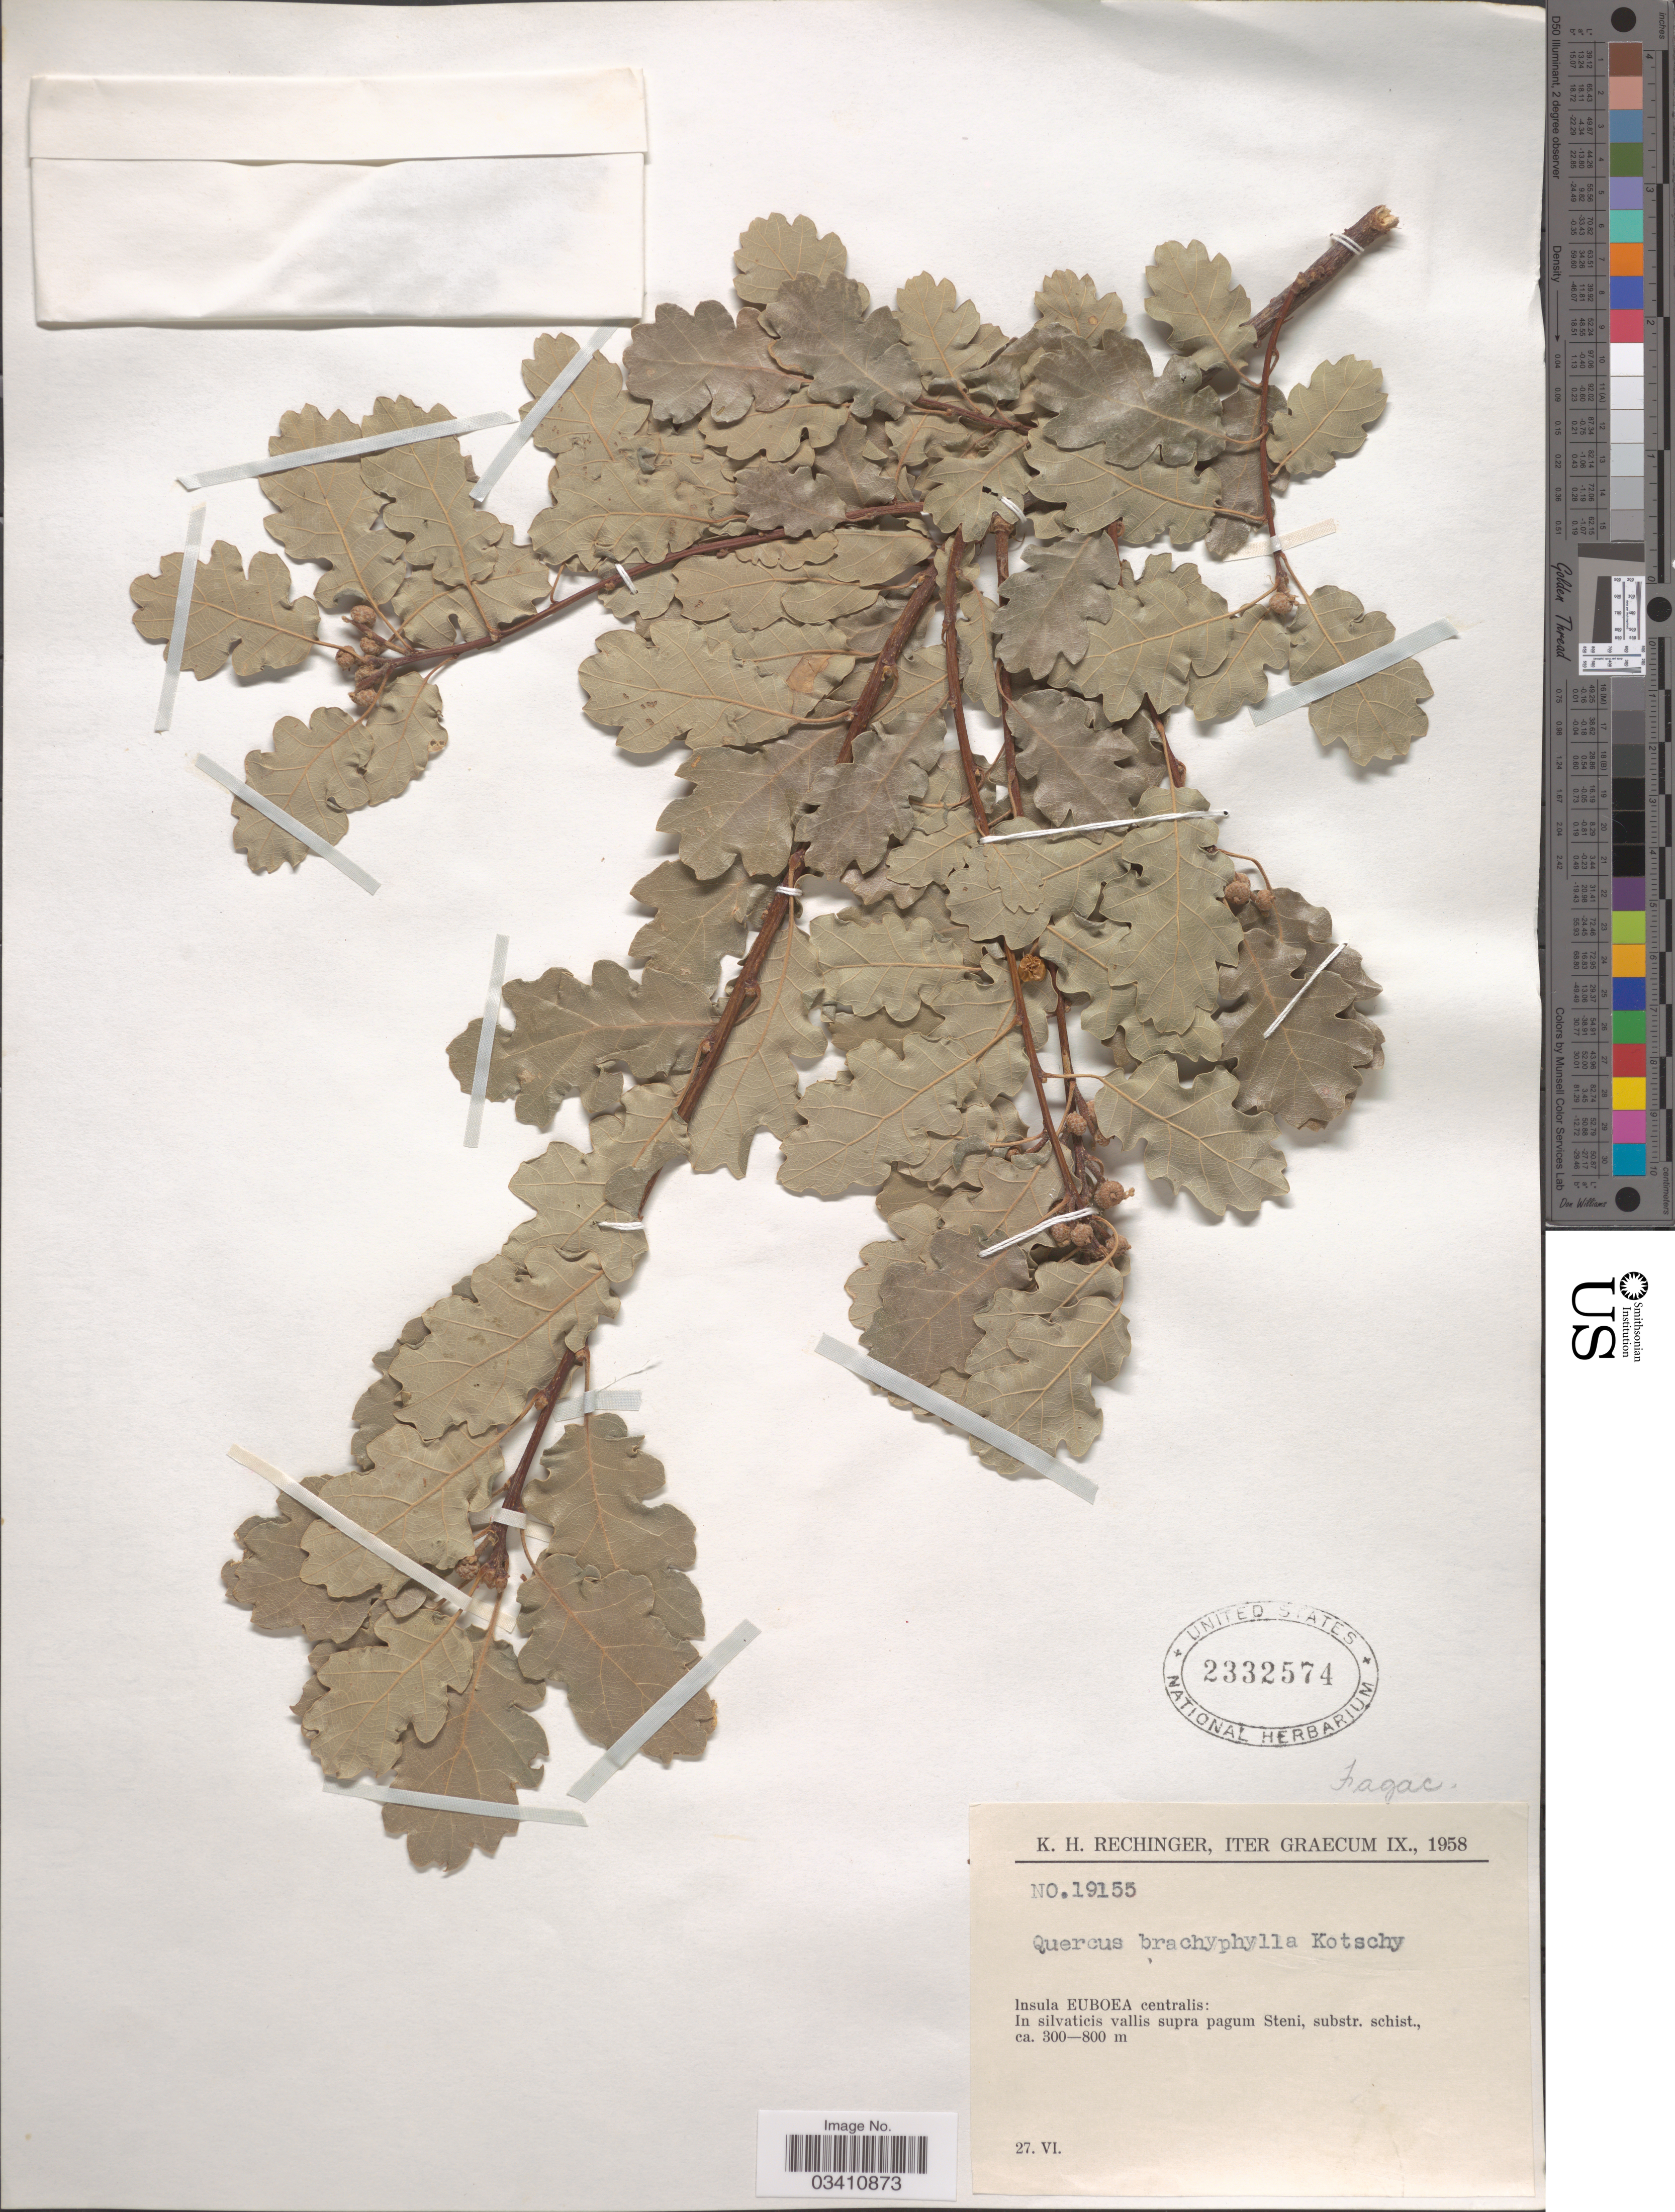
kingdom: Plantae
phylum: Tracheophyta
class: Magnoliopsida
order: Fagales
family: Fagaceae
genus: Quercus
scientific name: Quercus brachyphylla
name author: Kotschy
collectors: K. H. Rechinger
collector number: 19155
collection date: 1958-06-27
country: Greece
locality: Graecum. Insula Euboea centralis: In silvaticis vallis supra pagum Steni, substr. schist.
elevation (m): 300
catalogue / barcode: US 2332574